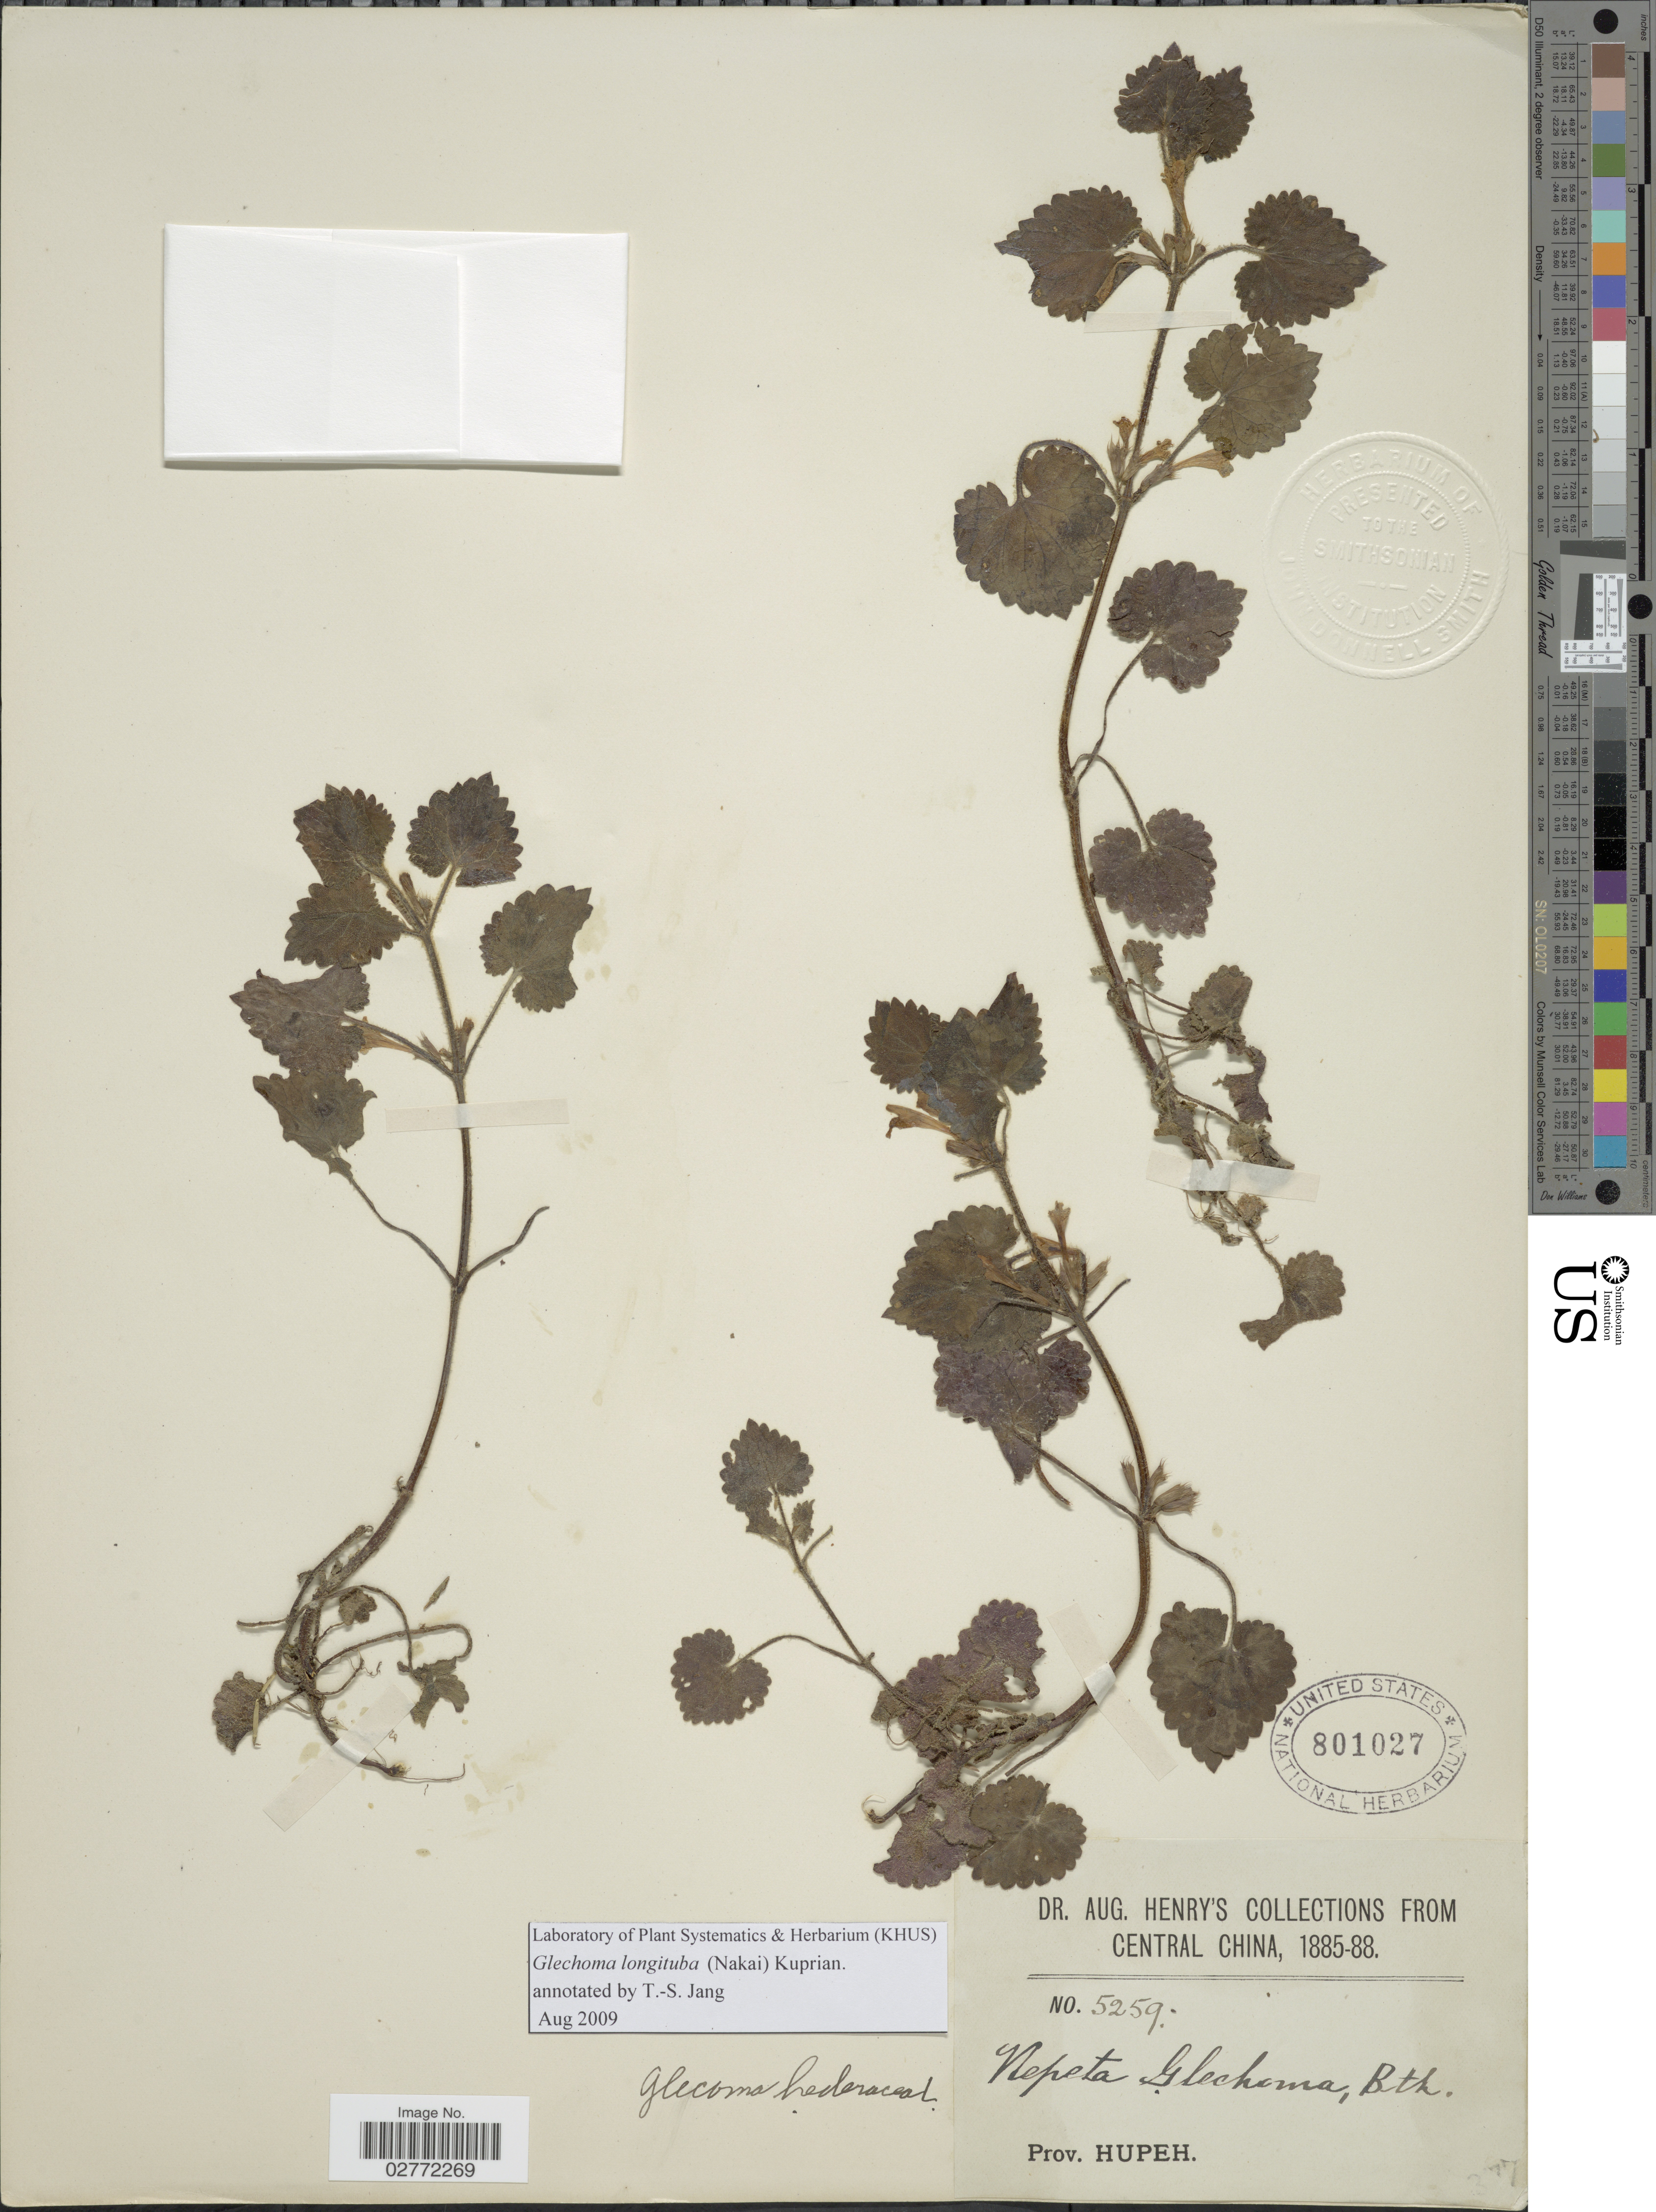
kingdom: Plantae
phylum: Tracheophyta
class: Magnoliopsida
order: Lamiales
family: Lamiaceae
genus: Glechoma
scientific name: Glechoma longituba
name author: (Nakai) Kuprian.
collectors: A. Henry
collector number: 5259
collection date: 1885/1888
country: China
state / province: Hubei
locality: Central China. Prov. Hupeh.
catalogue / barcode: US 801027